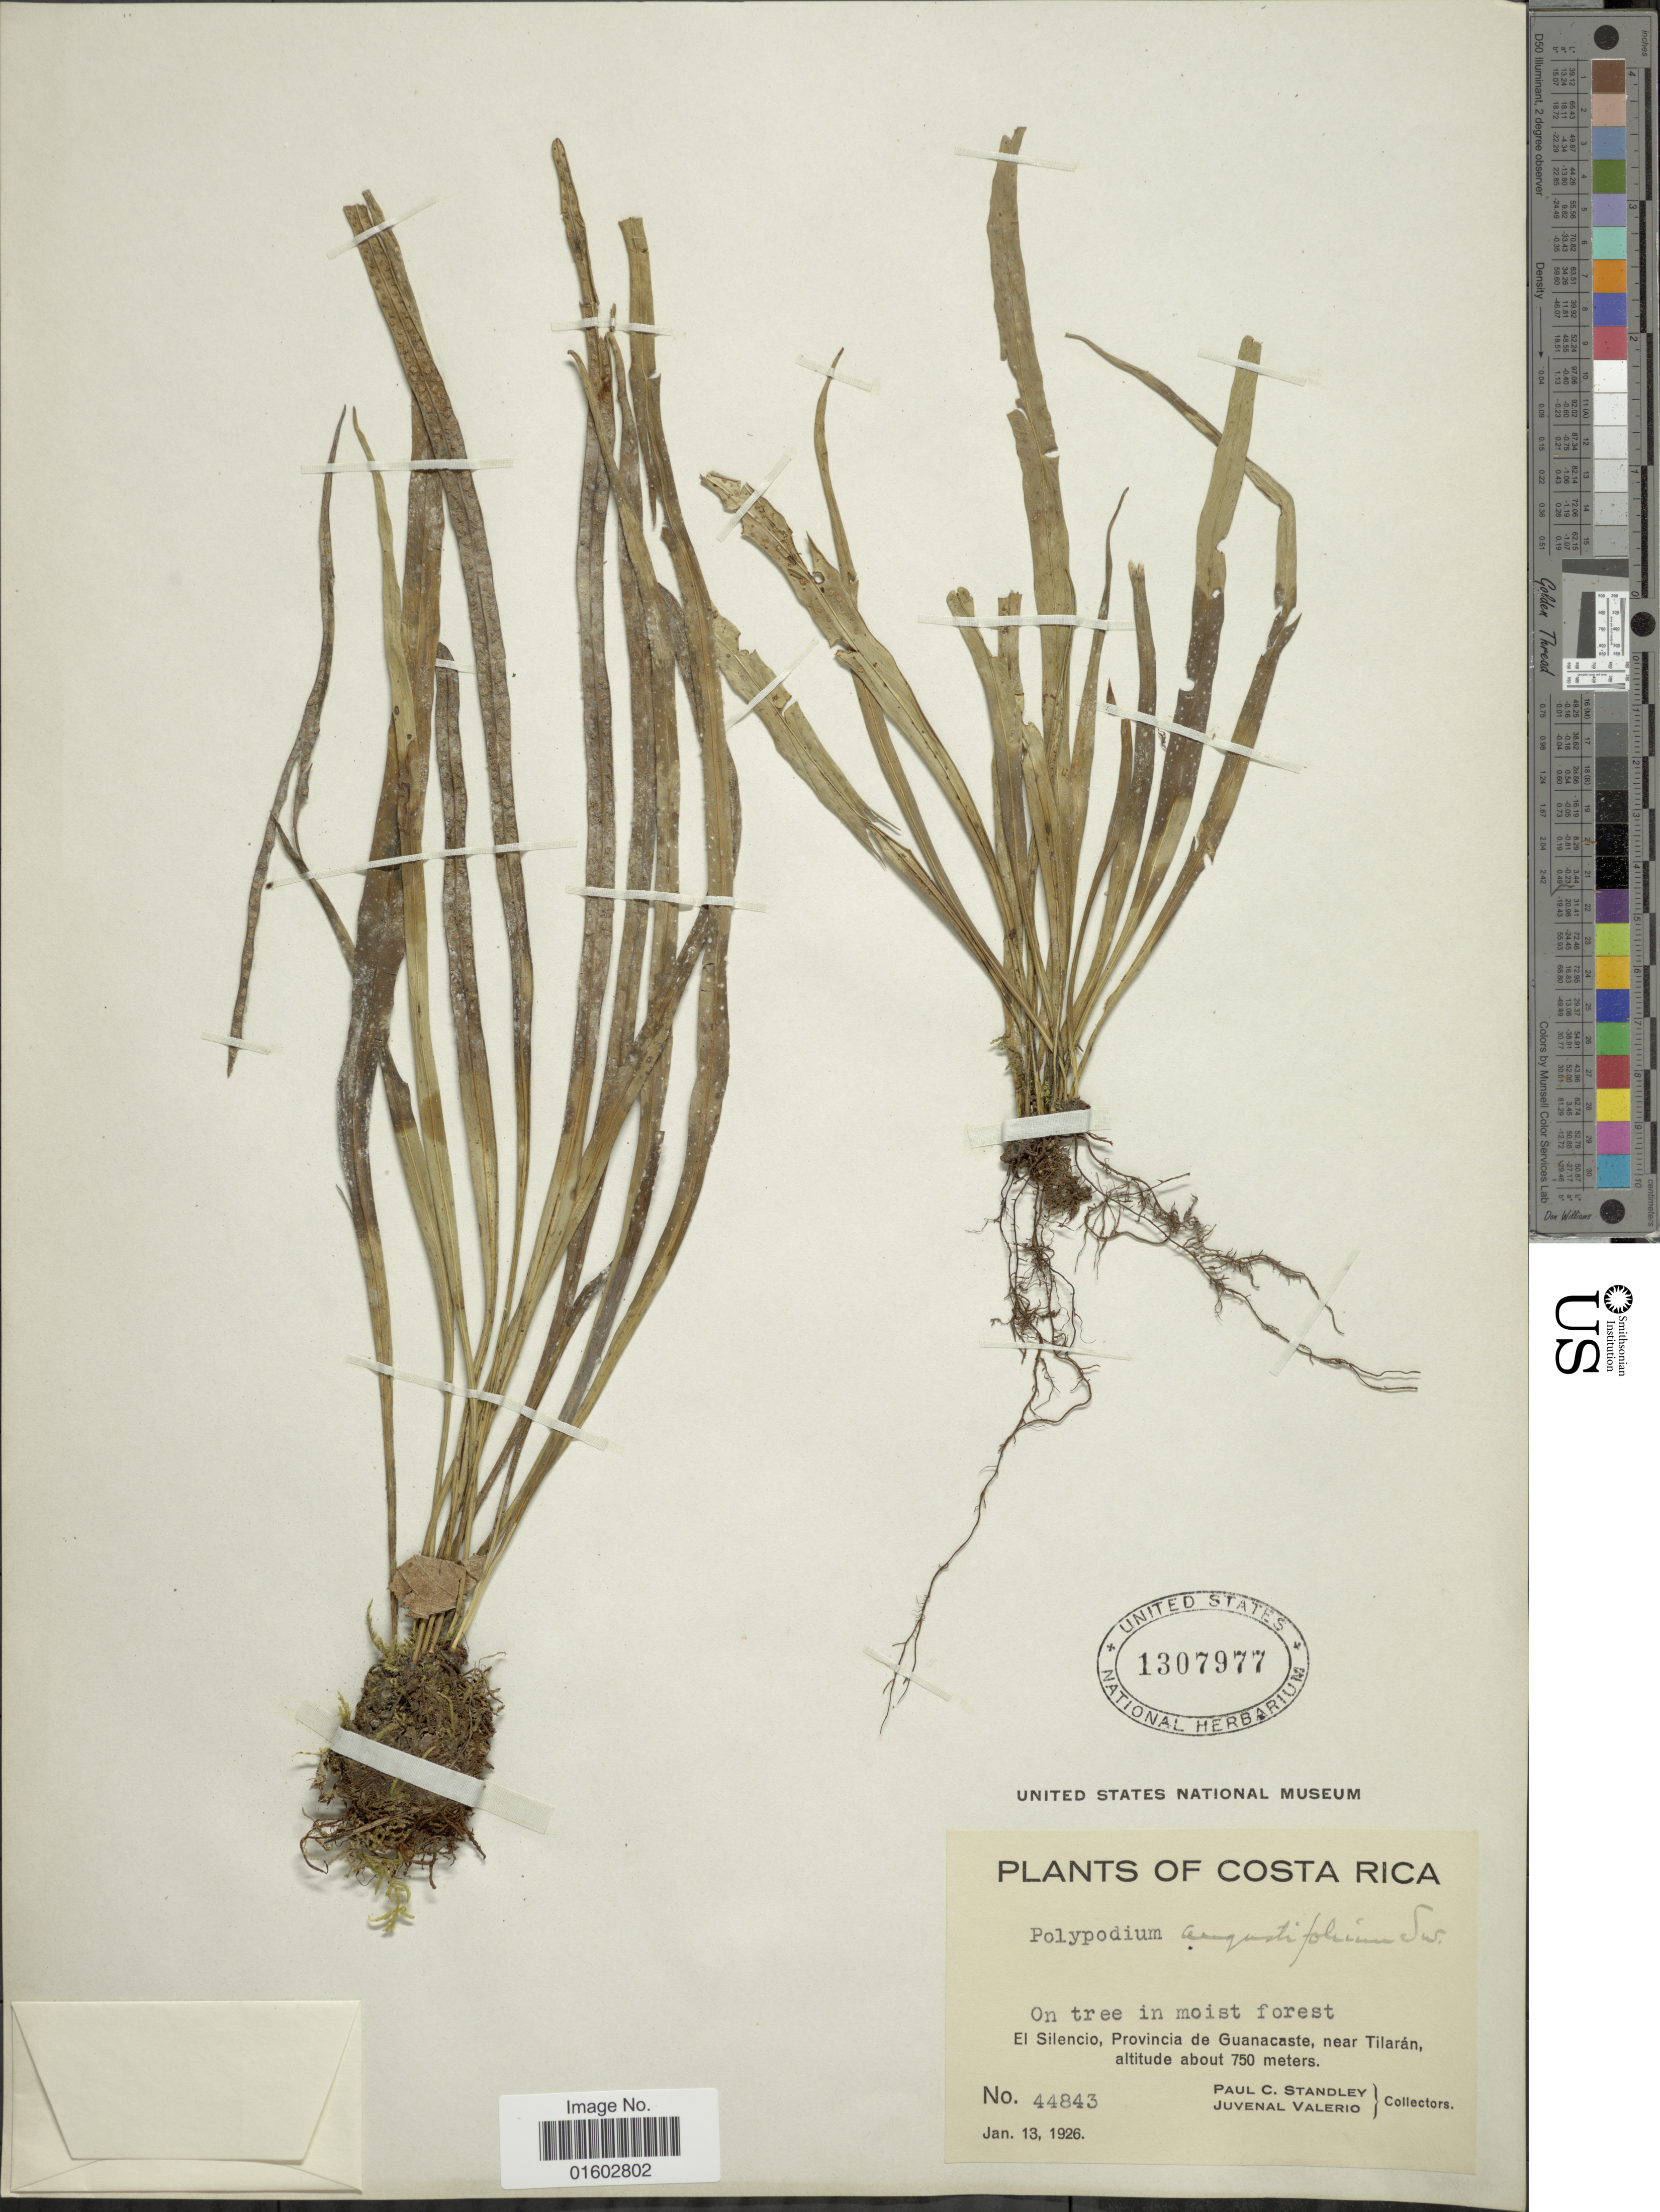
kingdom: Plantae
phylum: Tracheophyta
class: Polypodiopsida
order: Polypodiales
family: Polypodiaceae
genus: Campyloneurum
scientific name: Campyloneurum angustifolium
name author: (Sw.) Fée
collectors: P. C. Standley & J. Valerio R.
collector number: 44843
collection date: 1926-01-13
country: Costa Rica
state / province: Guanacaste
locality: El Silencio, near Tilaran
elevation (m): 750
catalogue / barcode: US 1307977